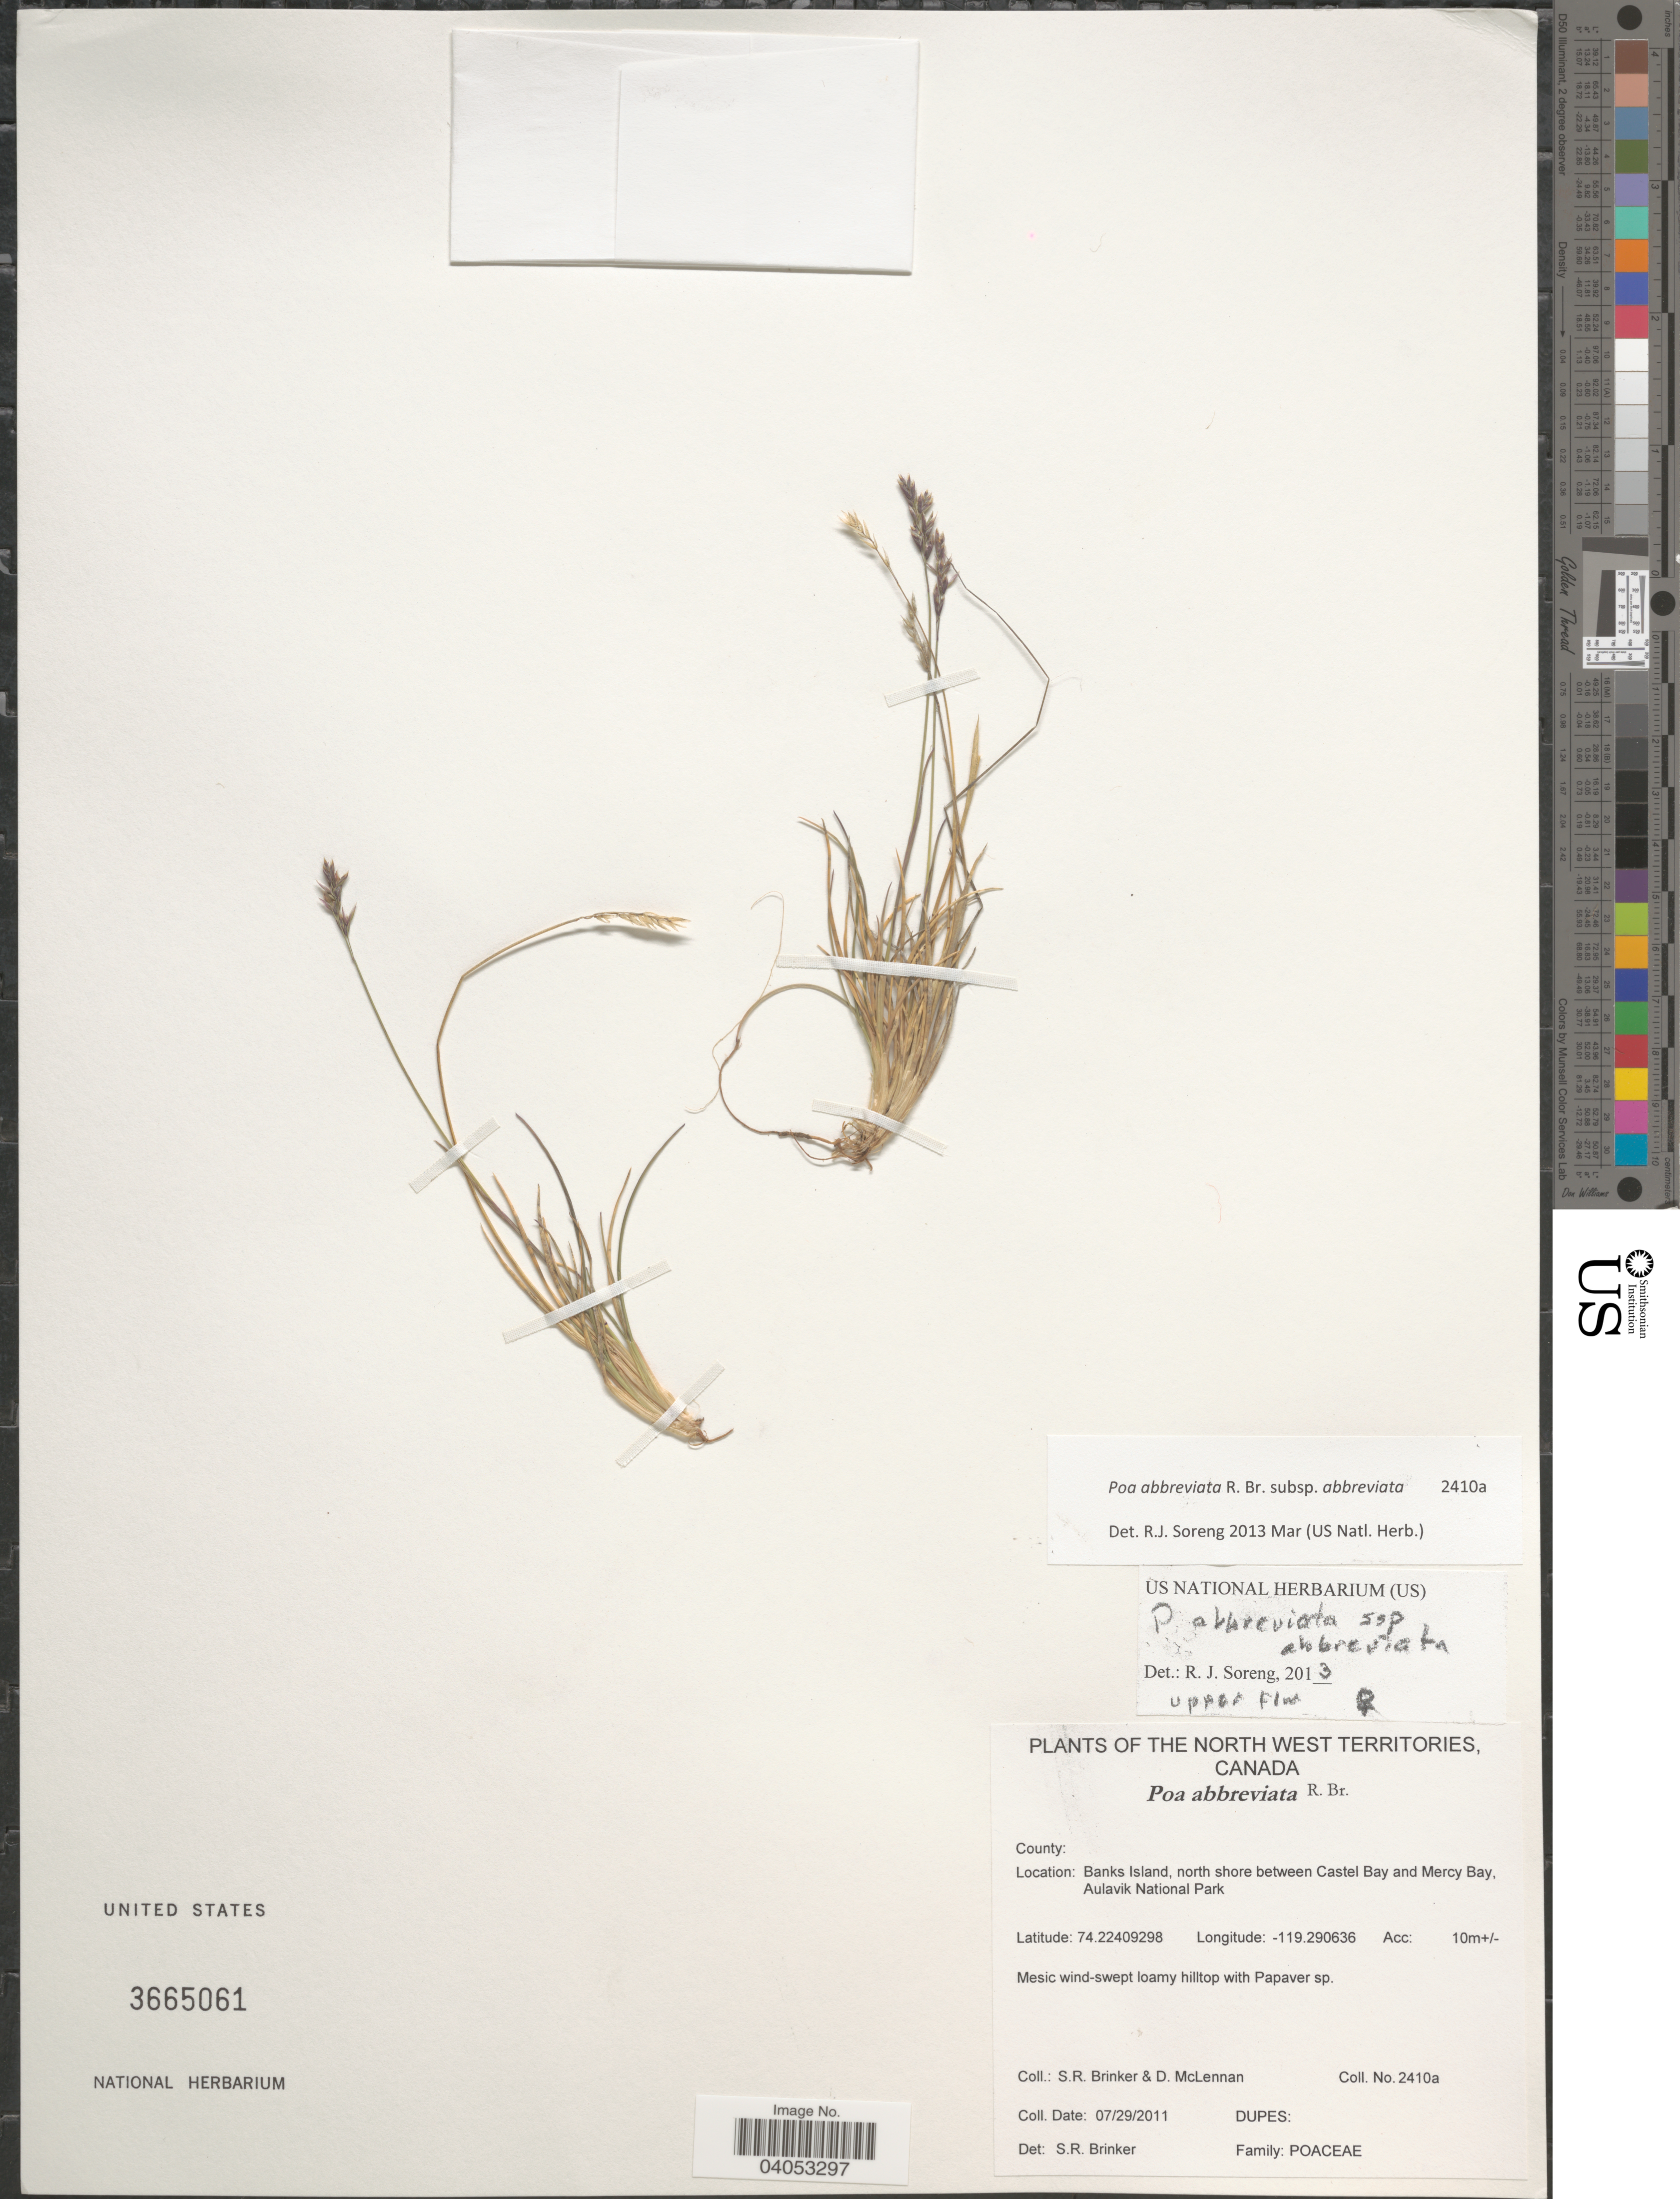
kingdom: Plantae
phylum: Tracheophyta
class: Liliopsida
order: Poales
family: Poaceae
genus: Poa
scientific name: Poa abbreviata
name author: R. Br.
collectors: S. Brinker & D. McLennan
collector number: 2410a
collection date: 2011-07-29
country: Canada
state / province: Northwest Territories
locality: North West Territories. Banks Island, north shore between Castel Bay and Mercy Bay, Aulavik National Park.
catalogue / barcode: US 3665061